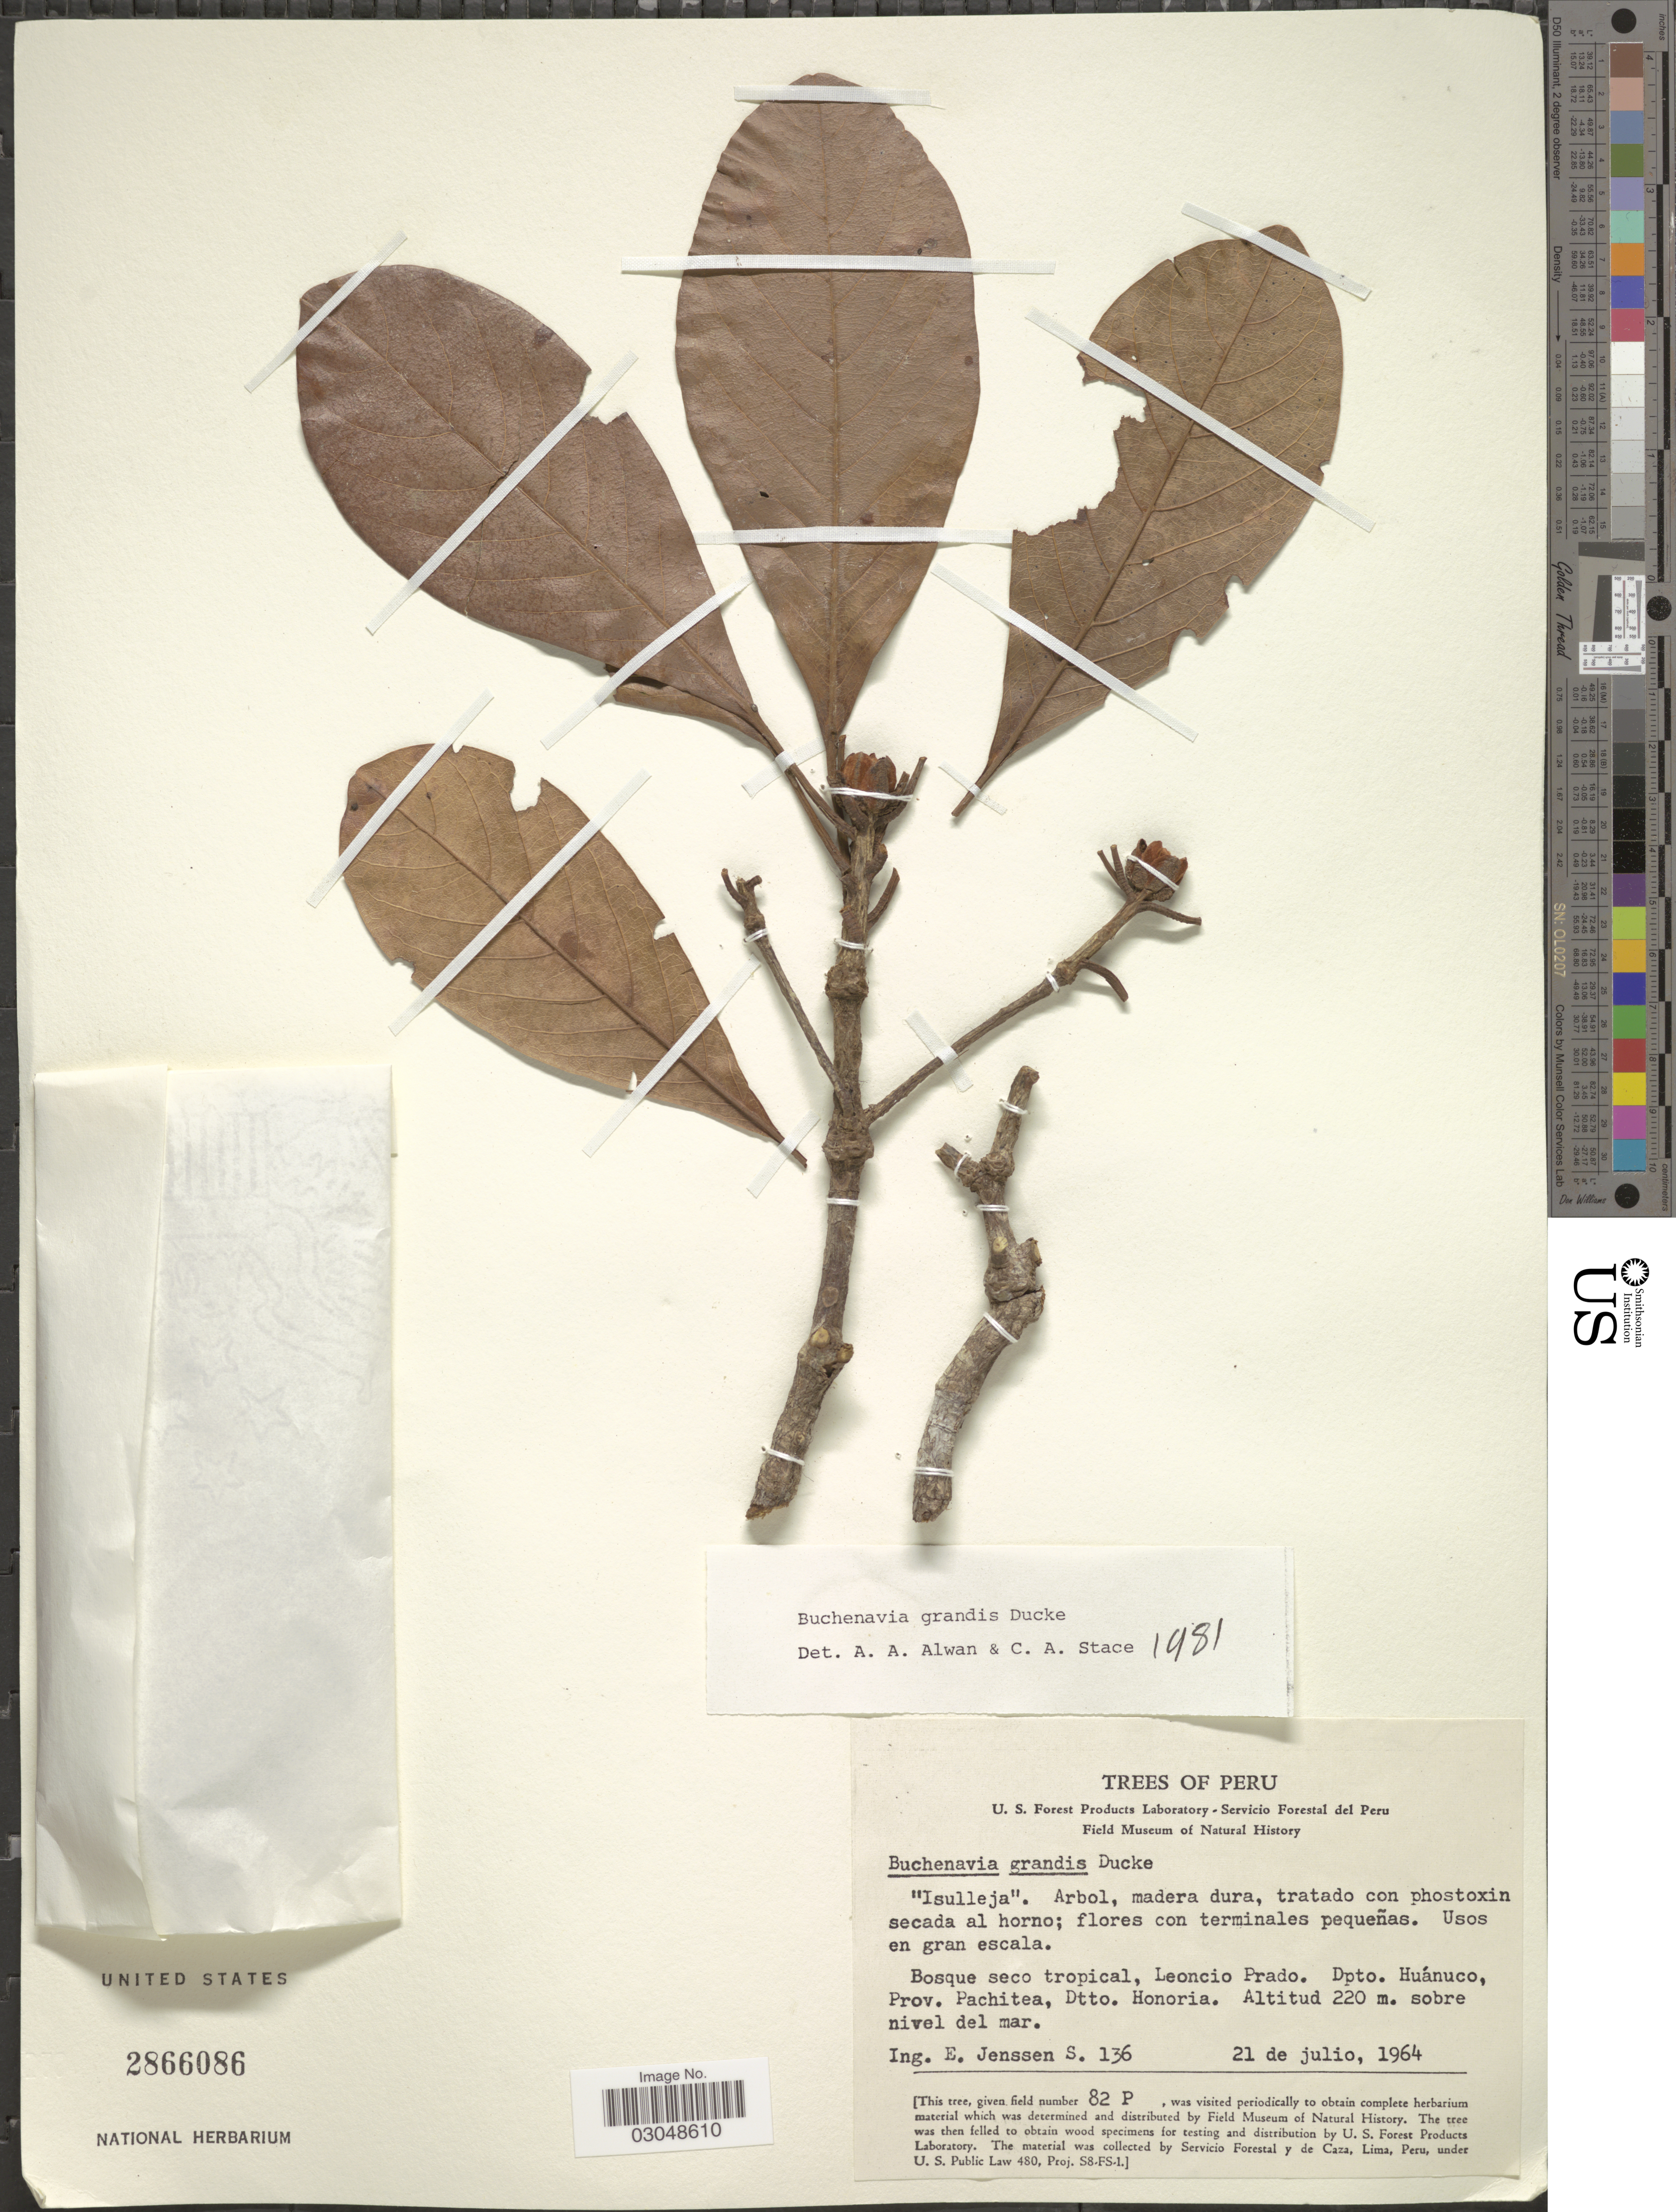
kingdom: Plantae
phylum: Tracheophyta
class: Magnoliopsida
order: Myrtales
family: Combretaceae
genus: Terminalia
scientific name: Terminalia grandis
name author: (Ducke) Gere & Boatwr.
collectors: E. Jenssen S.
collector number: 136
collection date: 1964-07-21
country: Peru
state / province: Huánuco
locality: Bosque seco tropical, Leoncio Prado. Dpto. Huánuco, Prov. Pachitea, Dtto. Honoria.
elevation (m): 220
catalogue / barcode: US 2866086